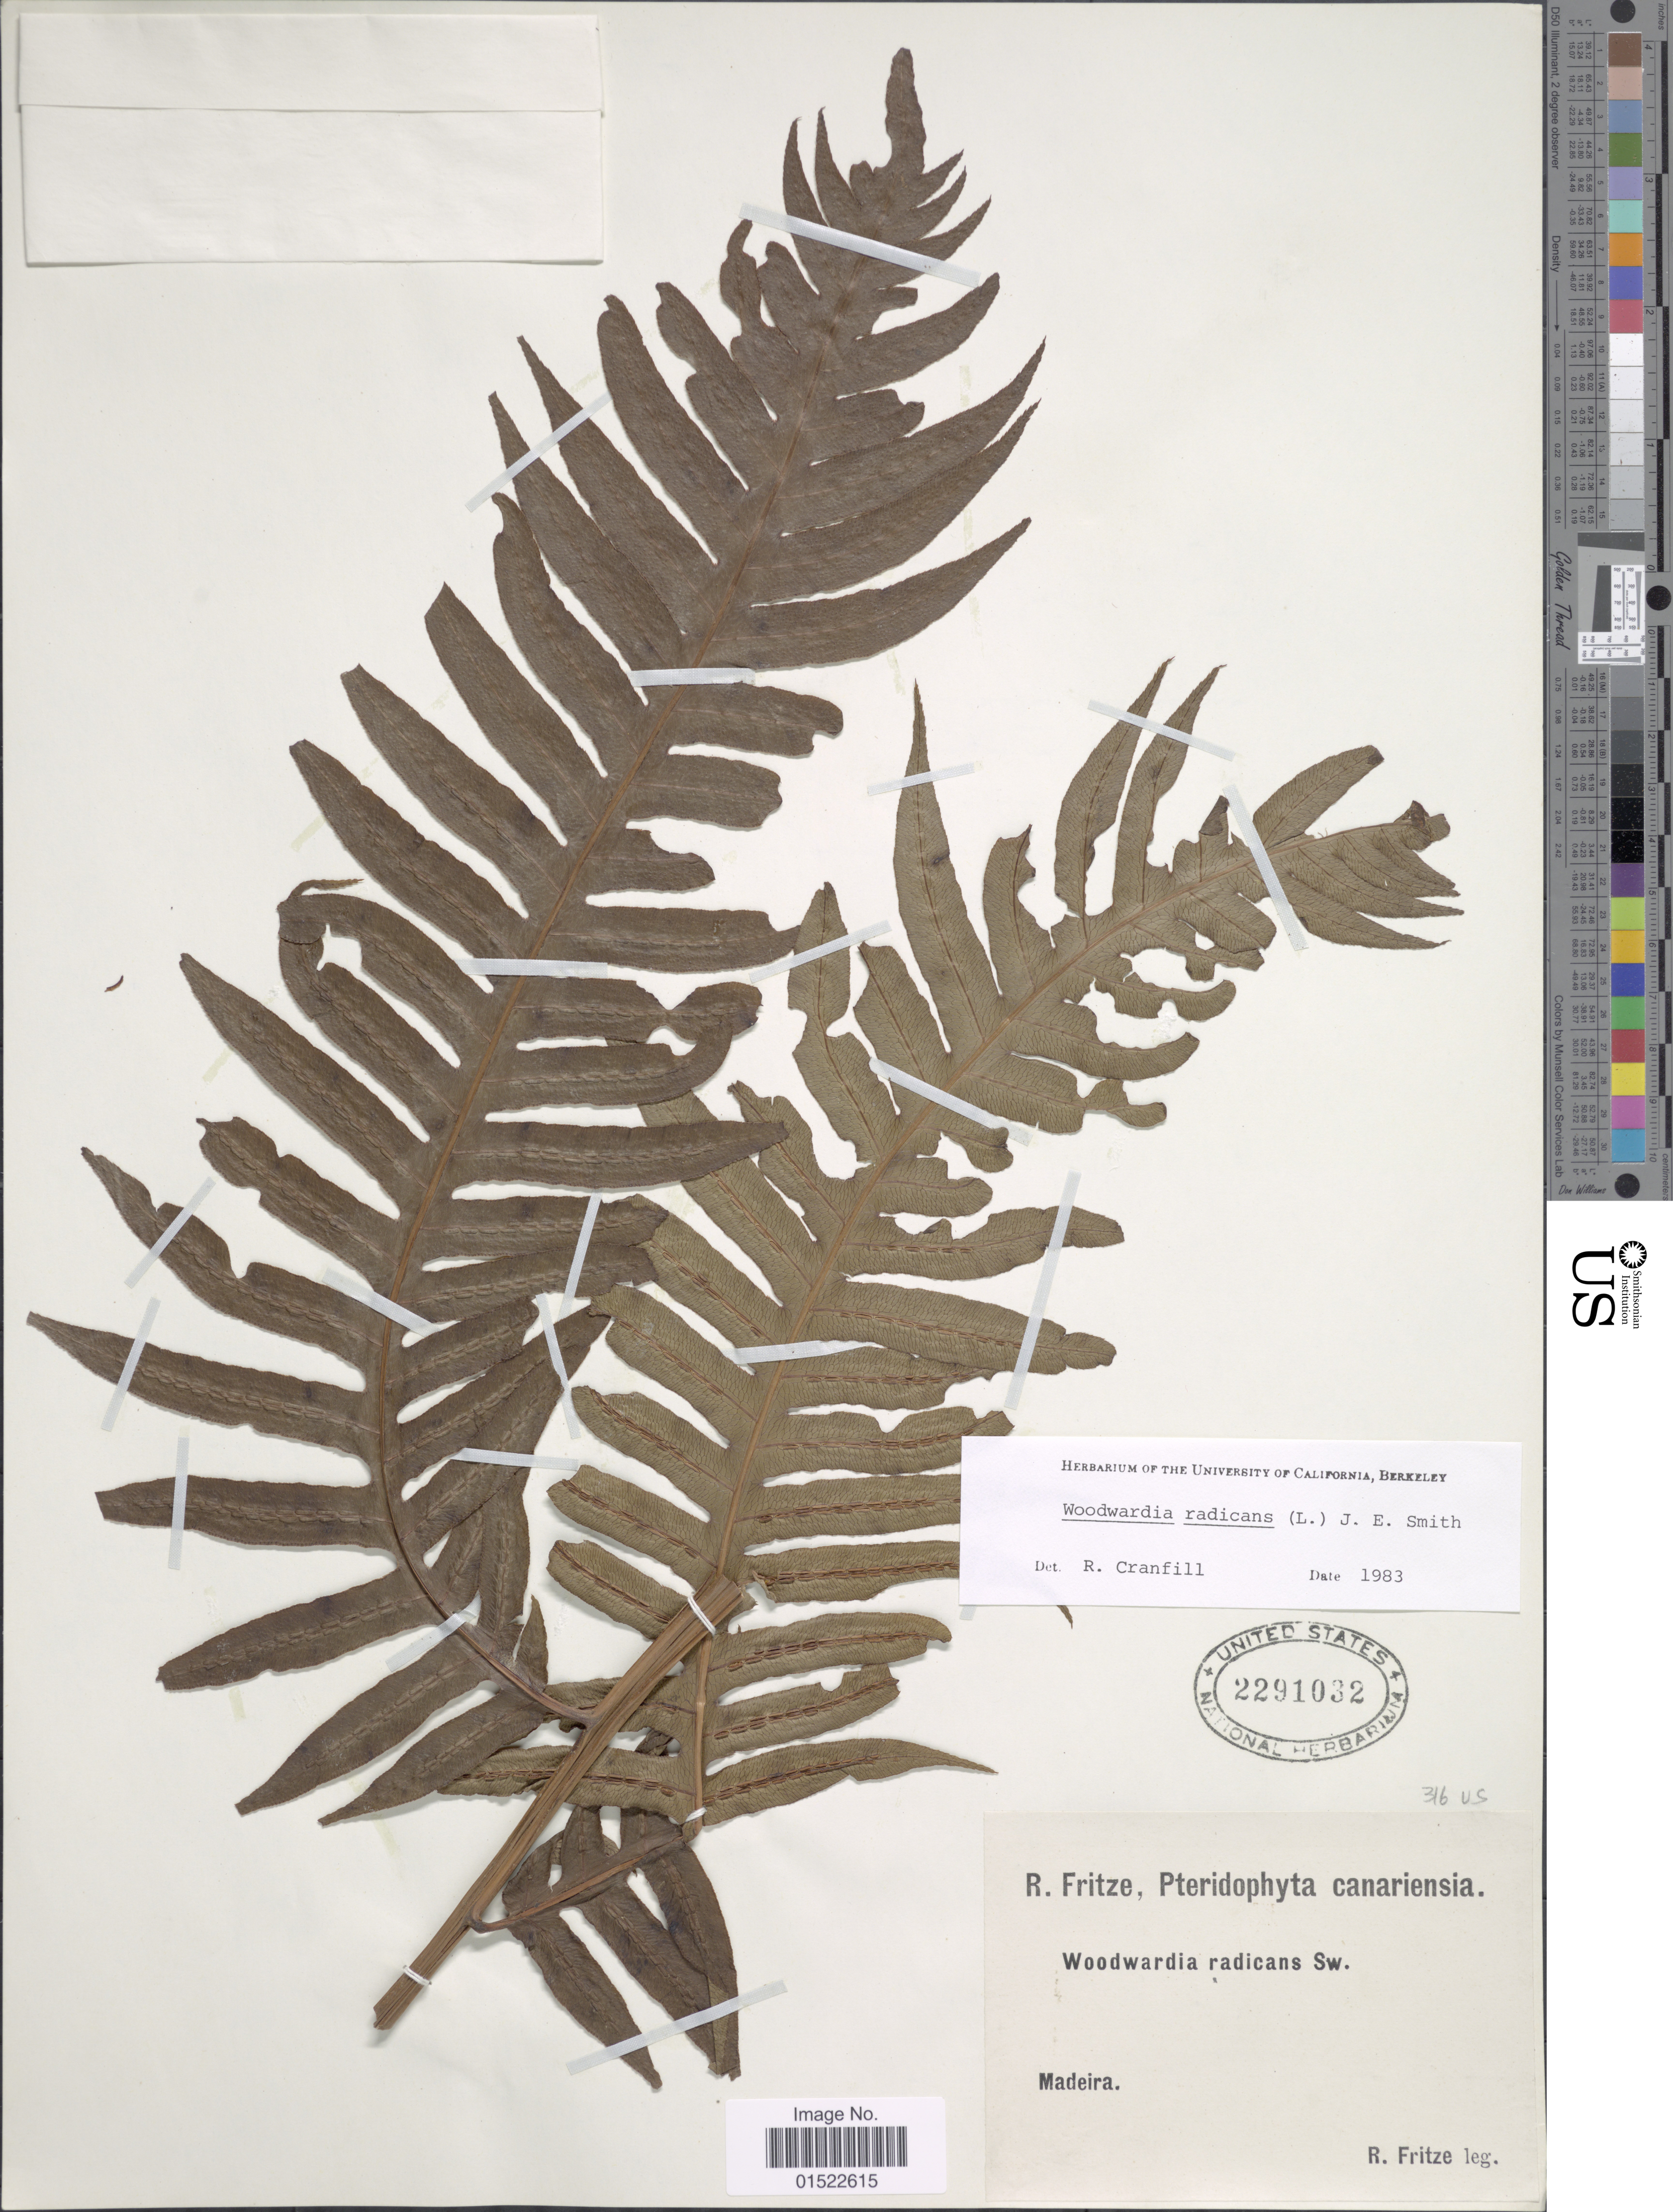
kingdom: Plantae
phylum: Tracheophyta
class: Polypodiopsida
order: Polypodiales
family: Blechnaceae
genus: Woodwardia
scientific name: Woodwardia radicans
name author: (L.) Sm.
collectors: R. Fritze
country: Portugal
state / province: Madeira (Aut. Reg.)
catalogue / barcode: US 2291032